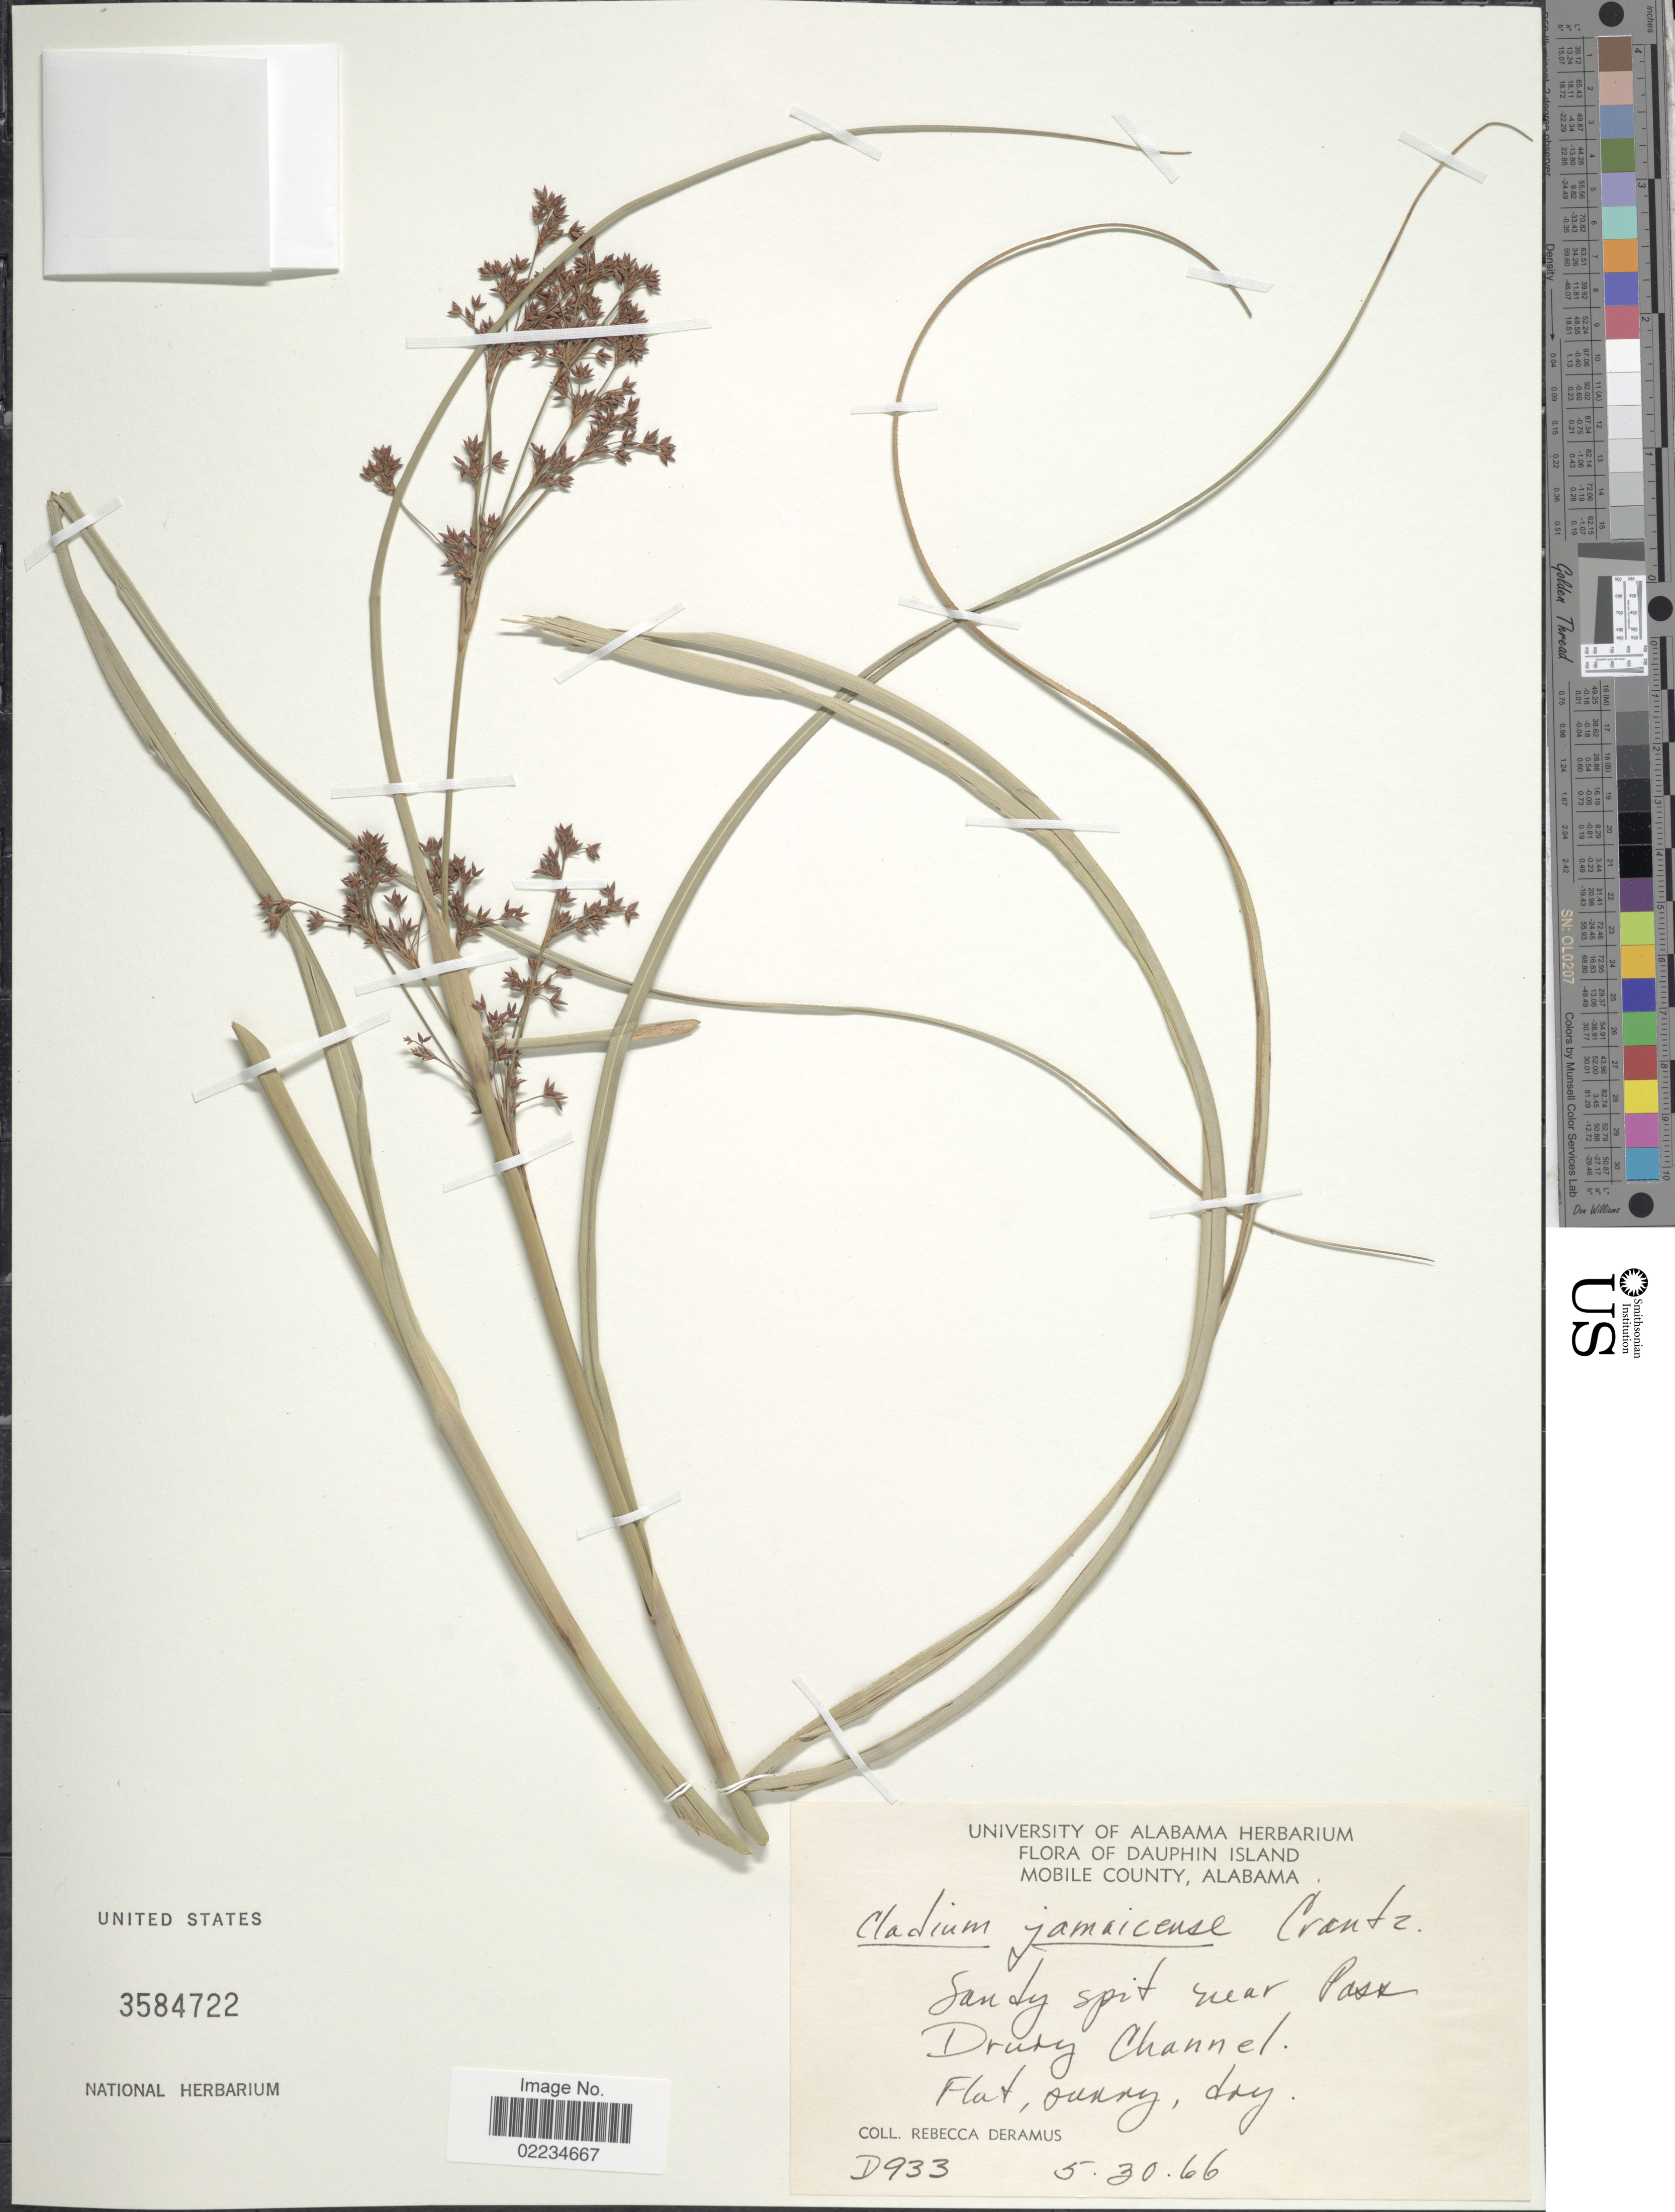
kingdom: Plantae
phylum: Tracheophyta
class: Liliopsida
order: Poales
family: Cyperaceae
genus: Cladium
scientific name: Cladium jamaicense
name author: Crantz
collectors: R. Deramus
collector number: D 933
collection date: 1966-05-30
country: United States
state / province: Alabama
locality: Dauphin Island, Mobile County, Sandy spit near Pass, Drury Channel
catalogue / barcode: US 3584722